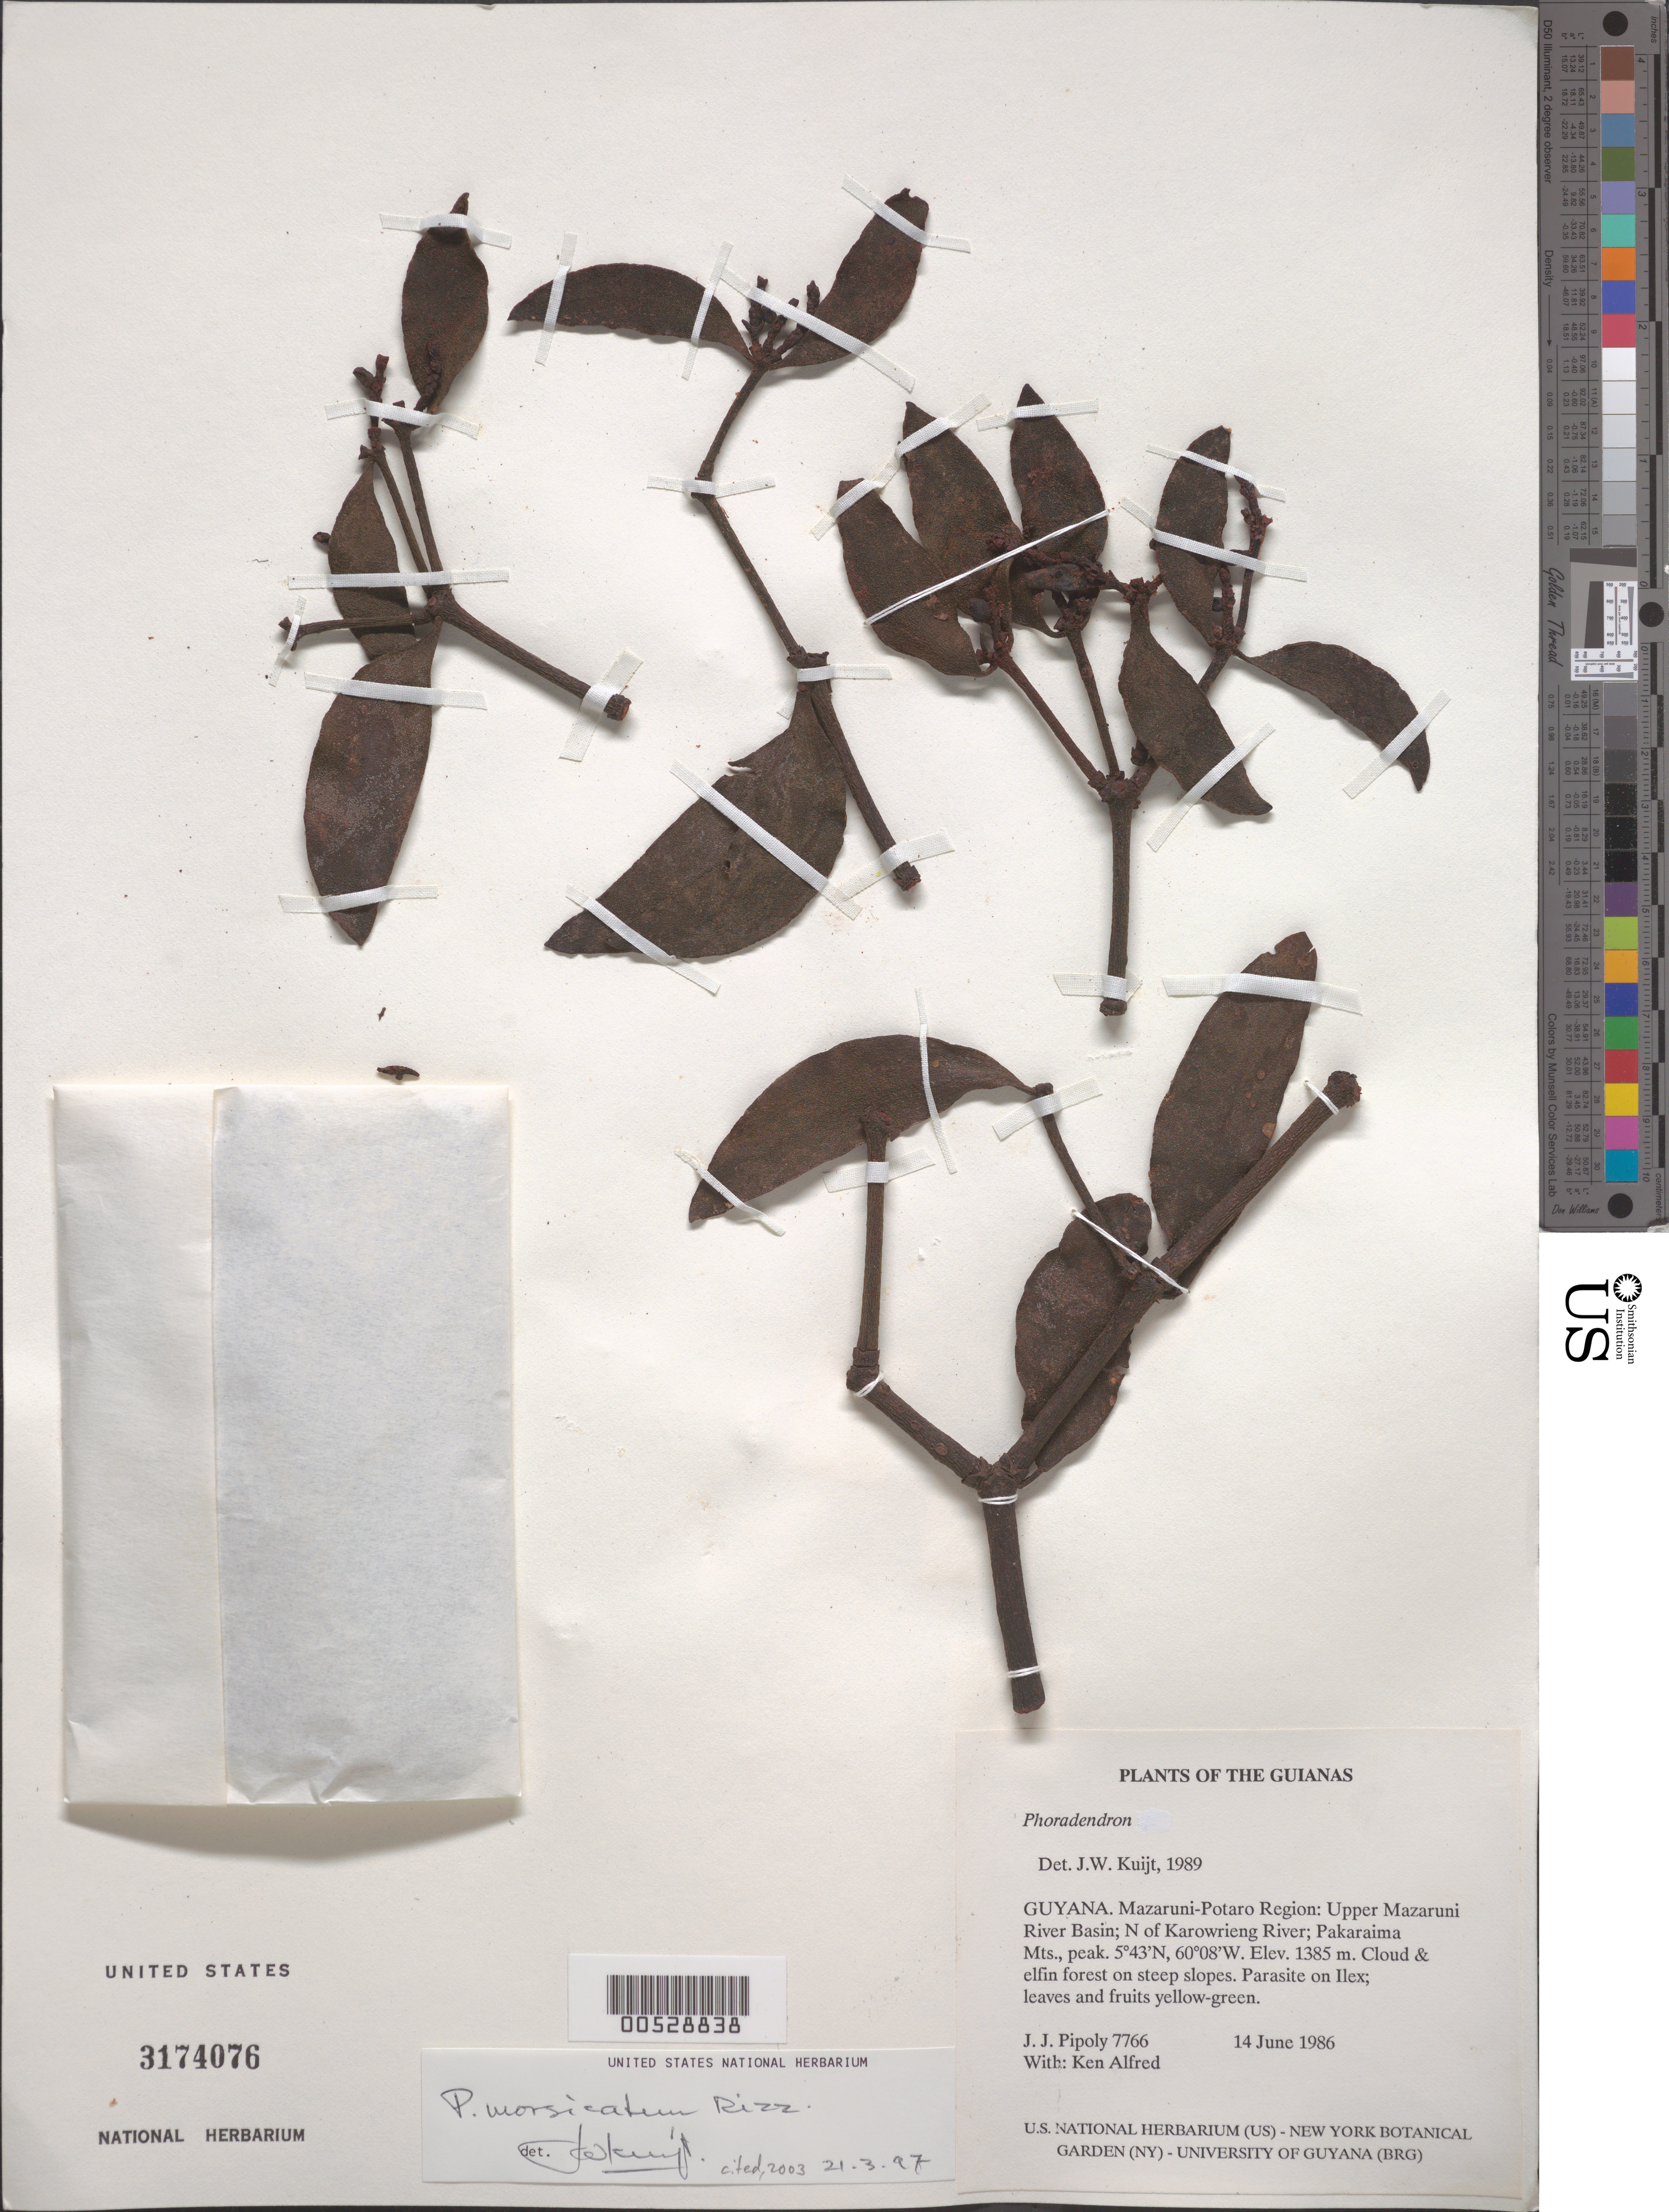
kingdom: Plantae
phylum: Tracheophyta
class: Magnoliopsida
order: Santalales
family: Viscaceae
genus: Phoradendron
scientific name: Phoradendron morsicatum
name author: Rizzini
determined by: Kuijt, Job, (CANADA)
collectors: J. J. Pipoly & K. Alfred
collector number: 7766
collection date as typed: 14 June 1986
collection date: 1986-06-14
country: Guyana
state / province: Cuyuni-Mazaruni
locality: Upper Mazaruni River Basin; Pakaraima Mts. Peak, N of Karowrieng River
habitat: Cloud & elfin forest on steep slopes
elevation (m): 1385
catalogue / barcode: US 3174076